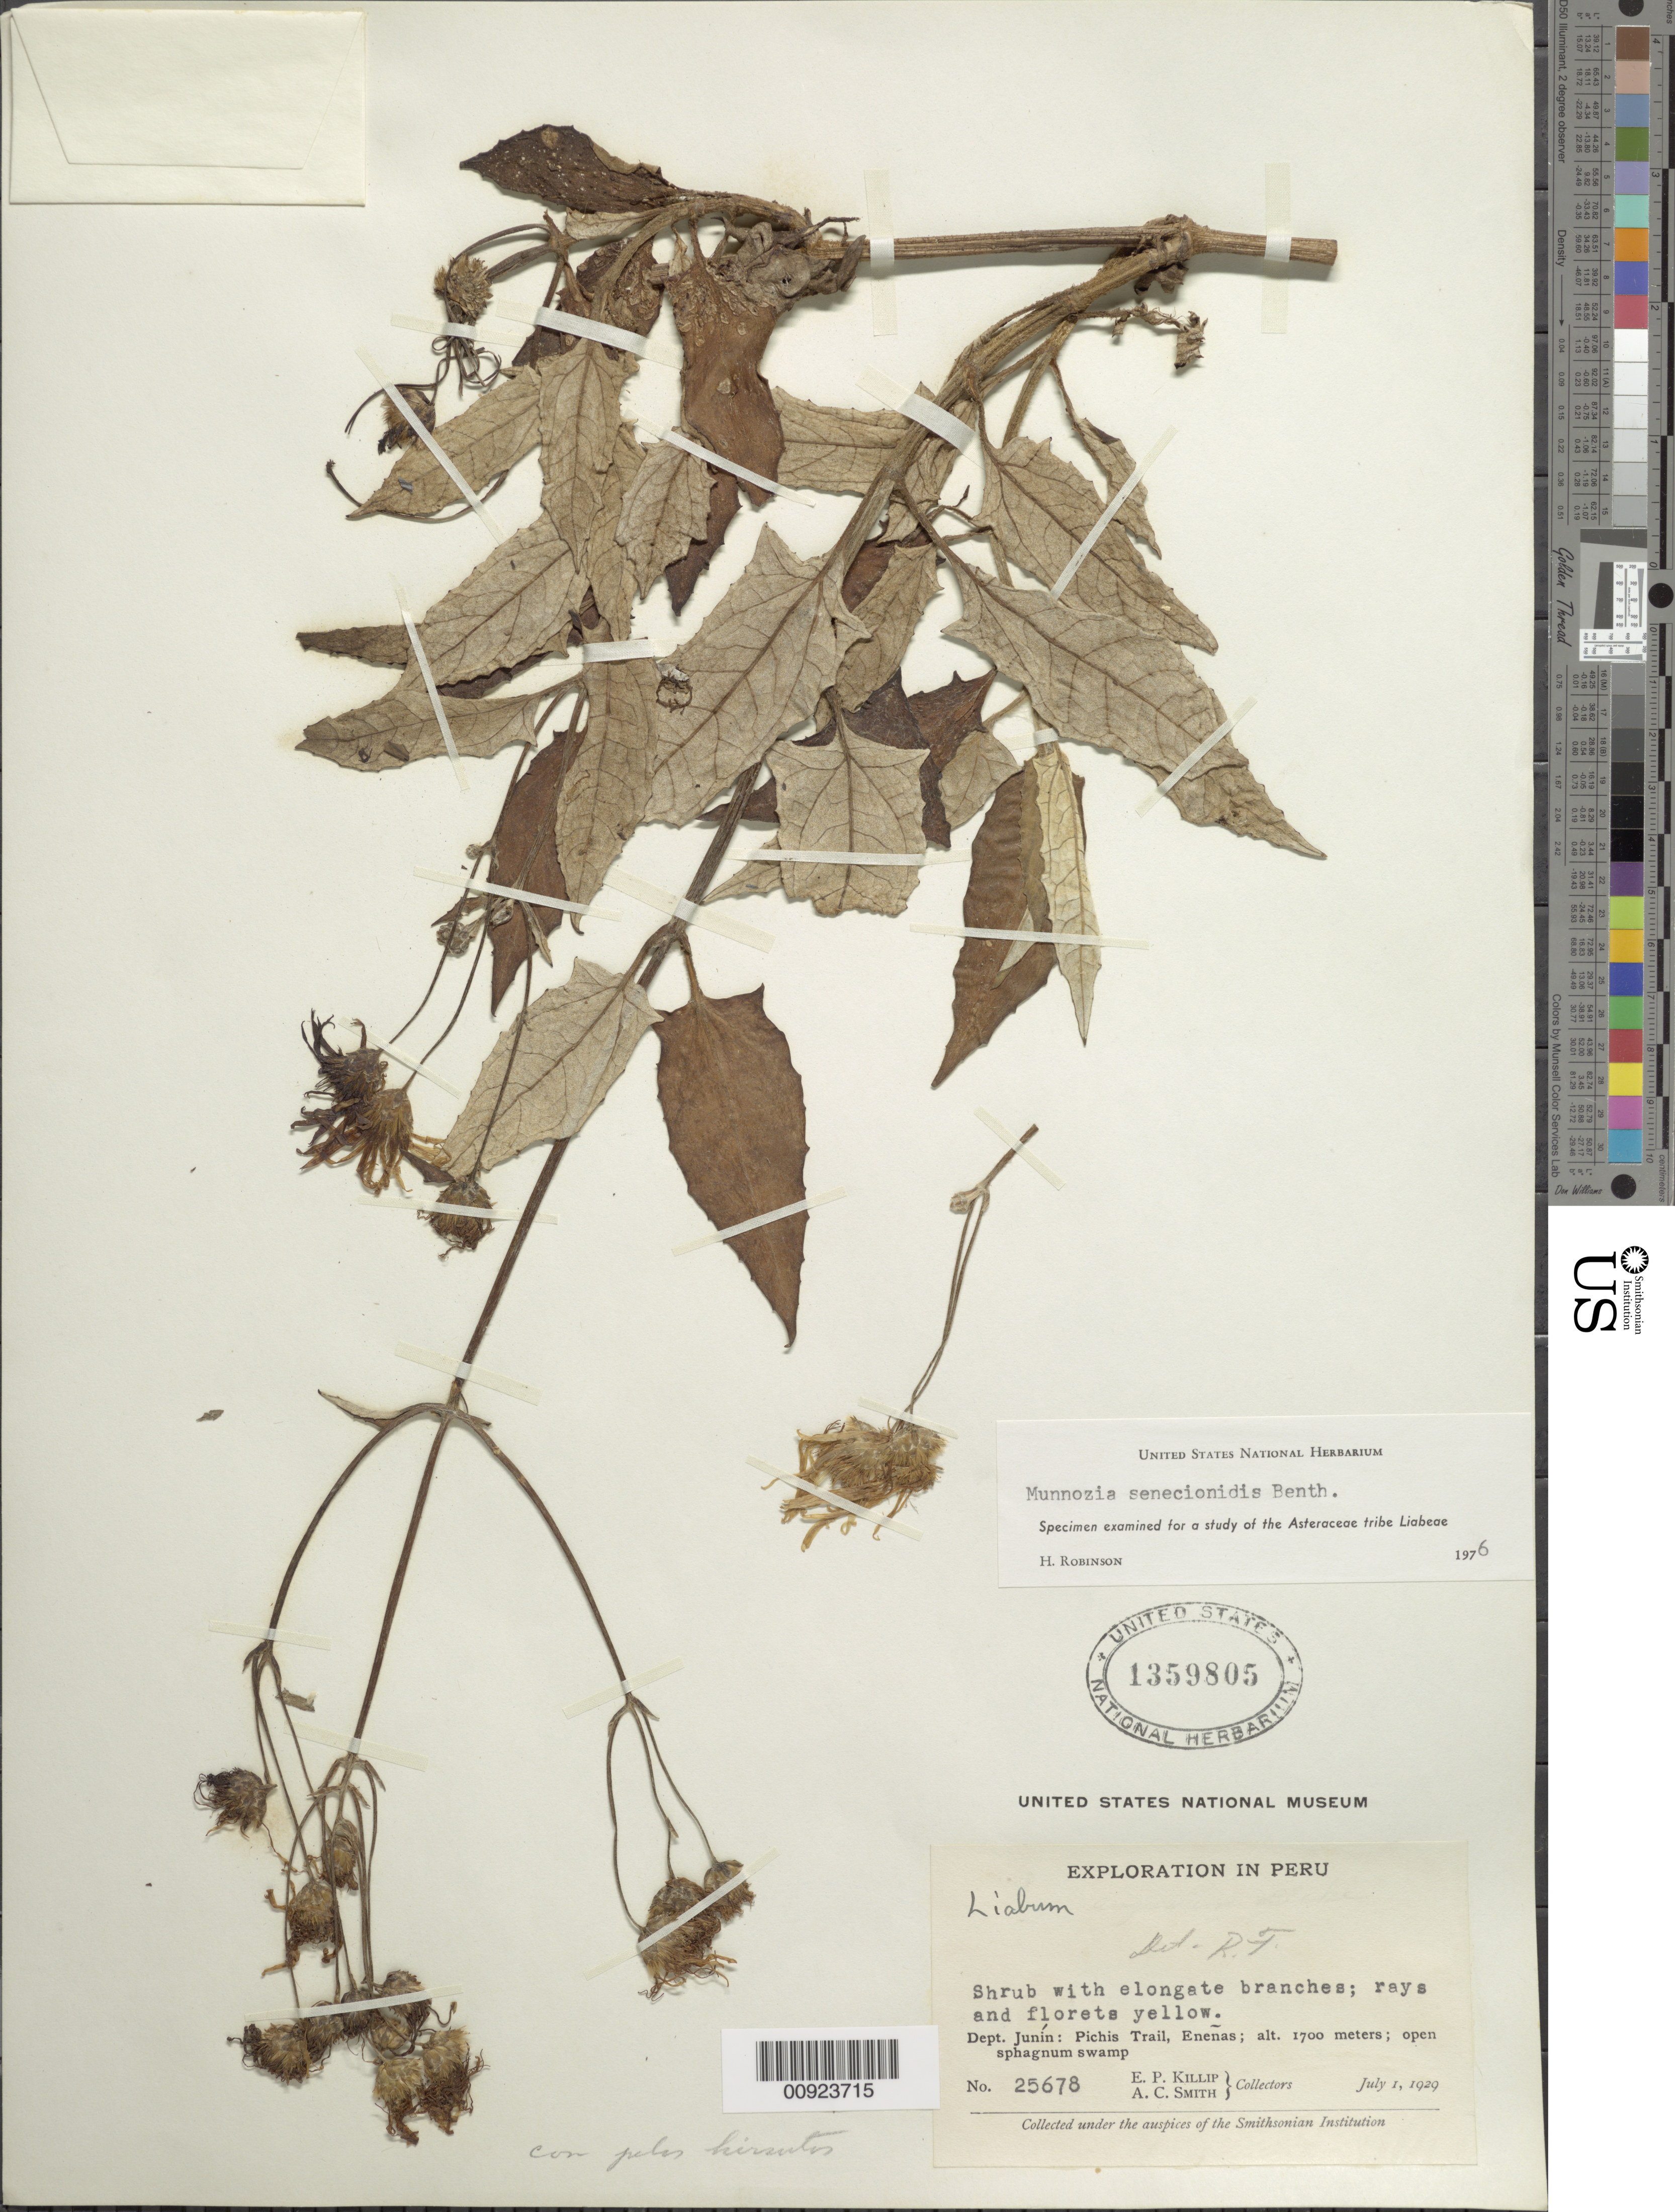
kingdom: Plantae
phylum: Tracheophyta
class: Magnoliopsida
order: Asterales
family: Asteraceae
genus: Munnozia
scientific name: Munnozia senecionidis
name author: Benth.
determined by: Robinson, Harold E., (US)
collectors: E. P. Killip & A. C. Smith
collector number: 25678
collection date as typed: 1 July 1929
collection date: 1929-07-01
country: Peru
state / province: Junín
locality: Pichis Trail, Eneñas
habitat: Open sphagnum swamp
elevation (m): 1700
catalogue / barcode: US 1359805